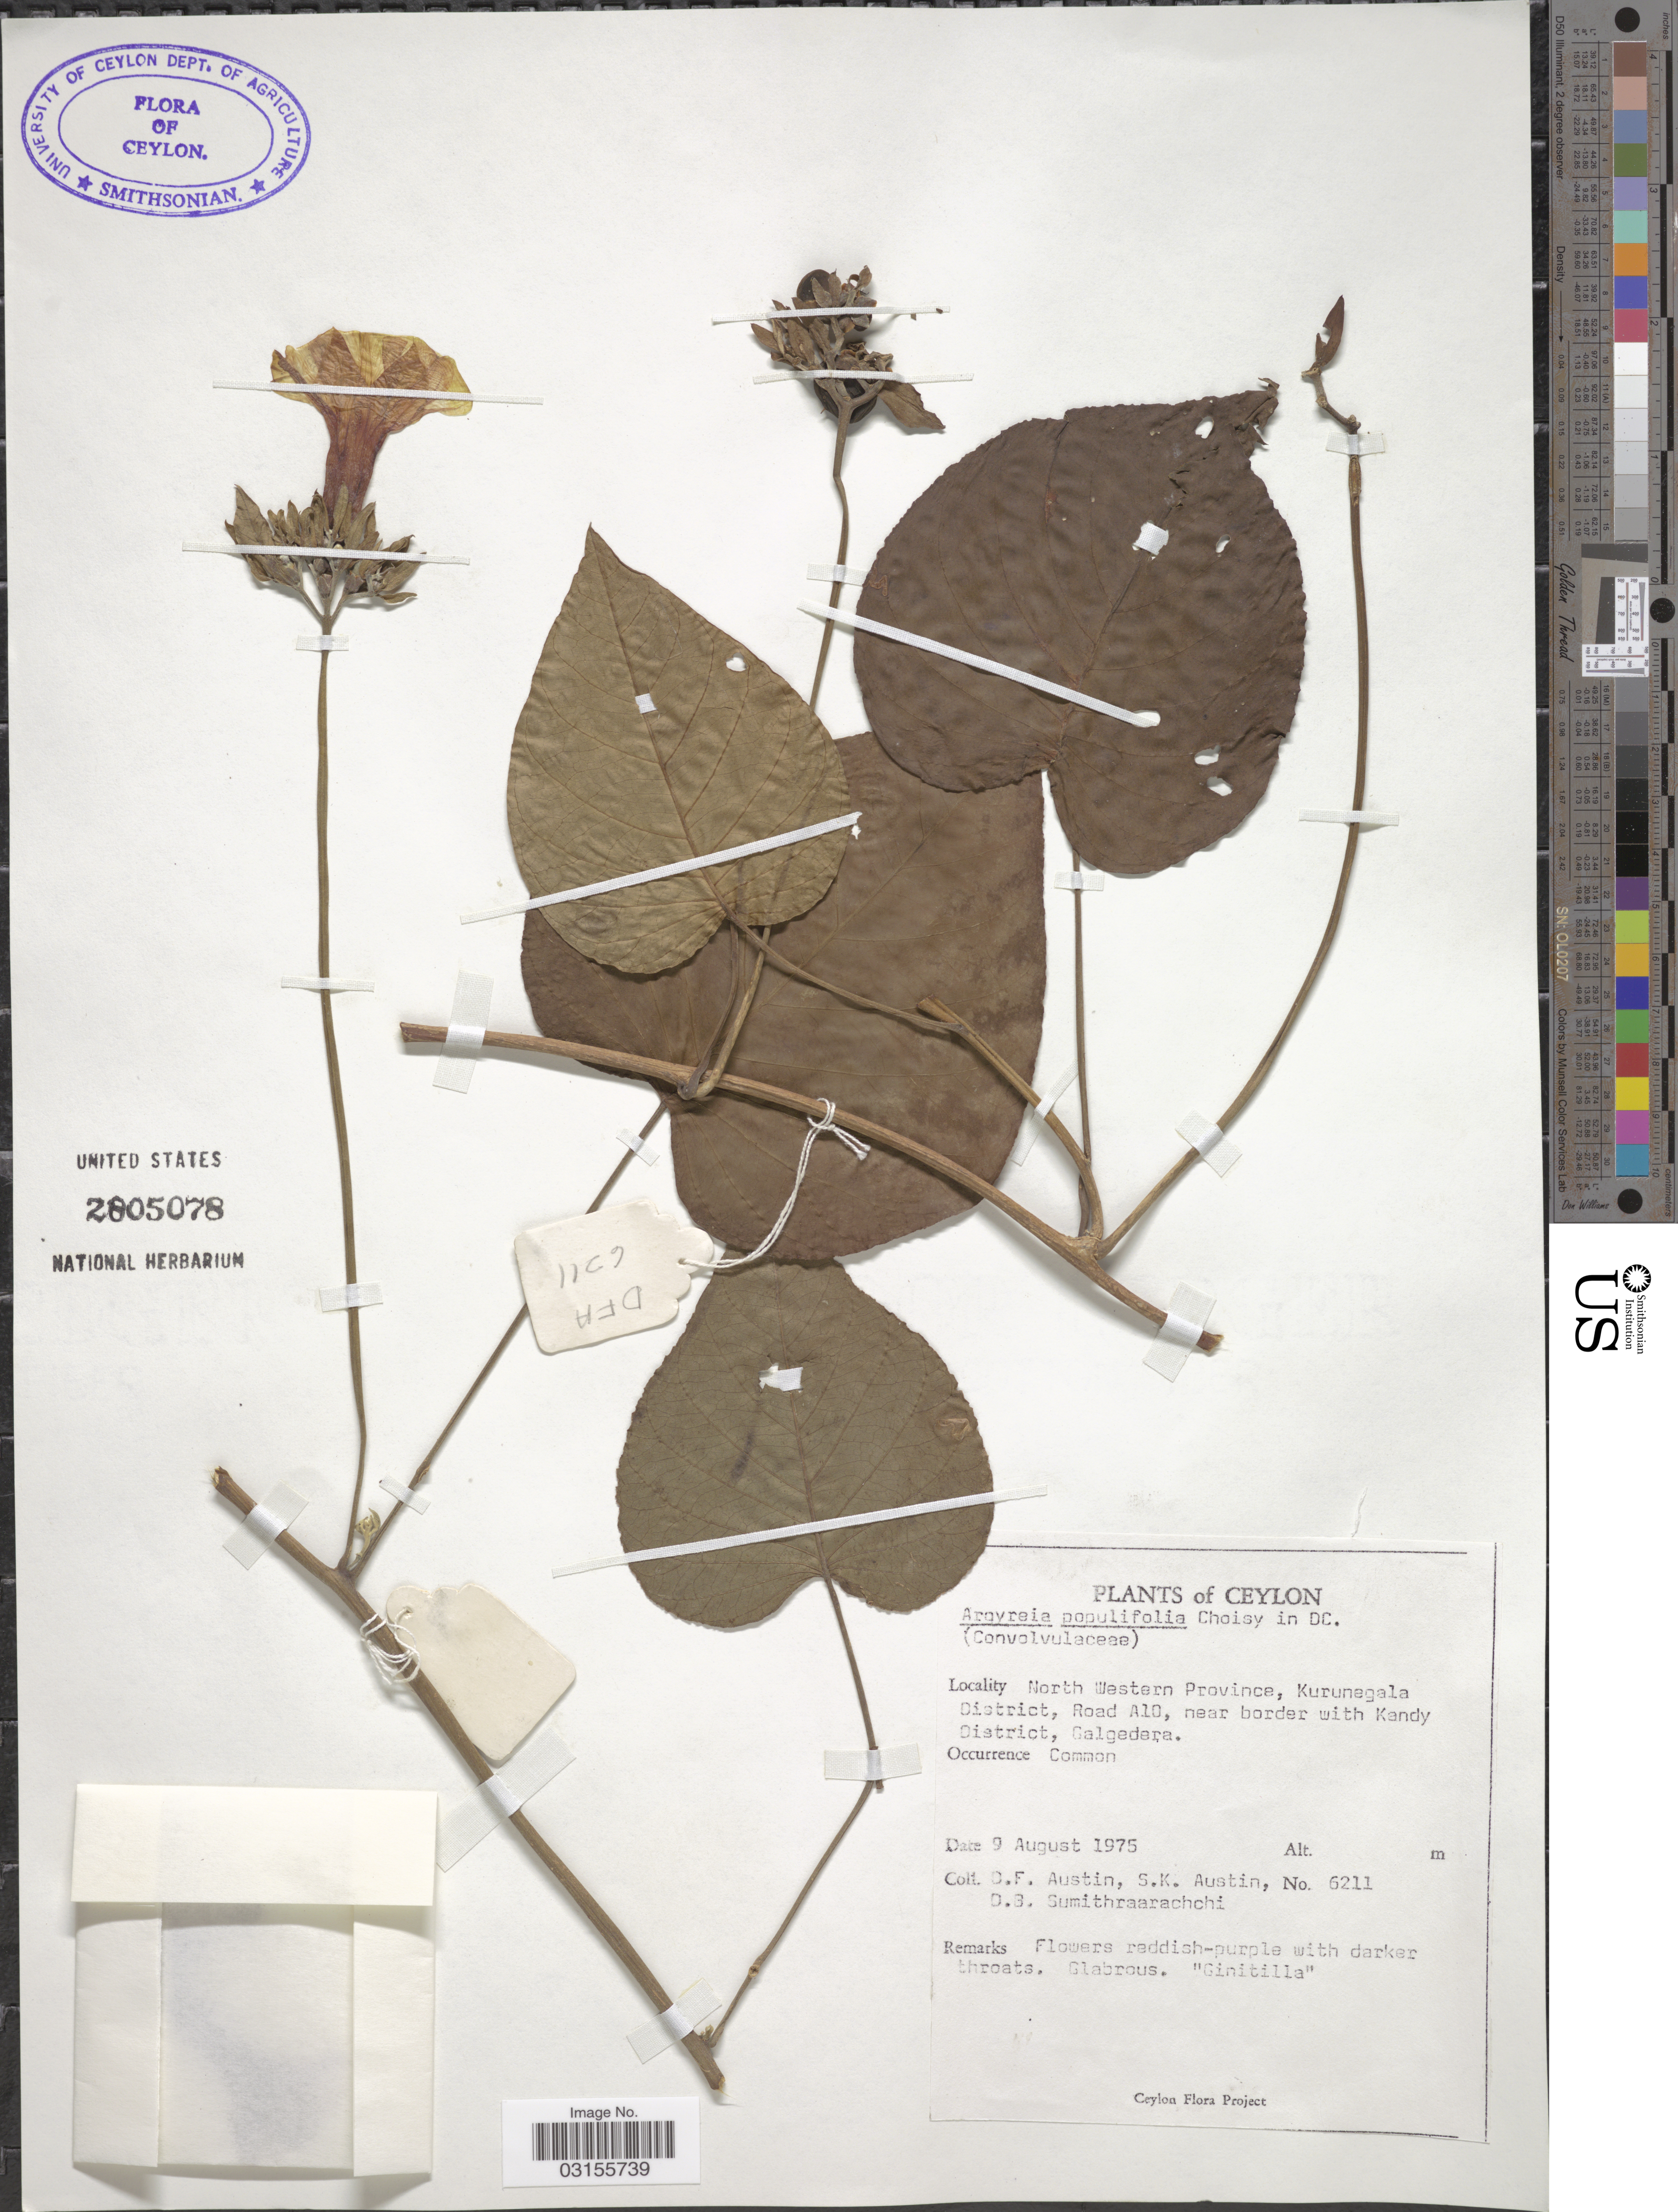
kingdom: Plantae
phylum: Tracheophyta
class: Magnoliopsida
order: Solanales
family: Convolvulaceae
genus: Argyreia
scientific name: Argyreia populifolia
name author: Choisy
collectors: D. Austin, S. Austin & D. B. Sumithraarachchi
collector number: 6211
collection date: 1975-08-09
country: Sri Lanka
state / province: North Western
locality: Ceylon. Kurunegala District, Road A10, near border with Kandy District, Galgedera.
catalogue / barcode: US 2805078